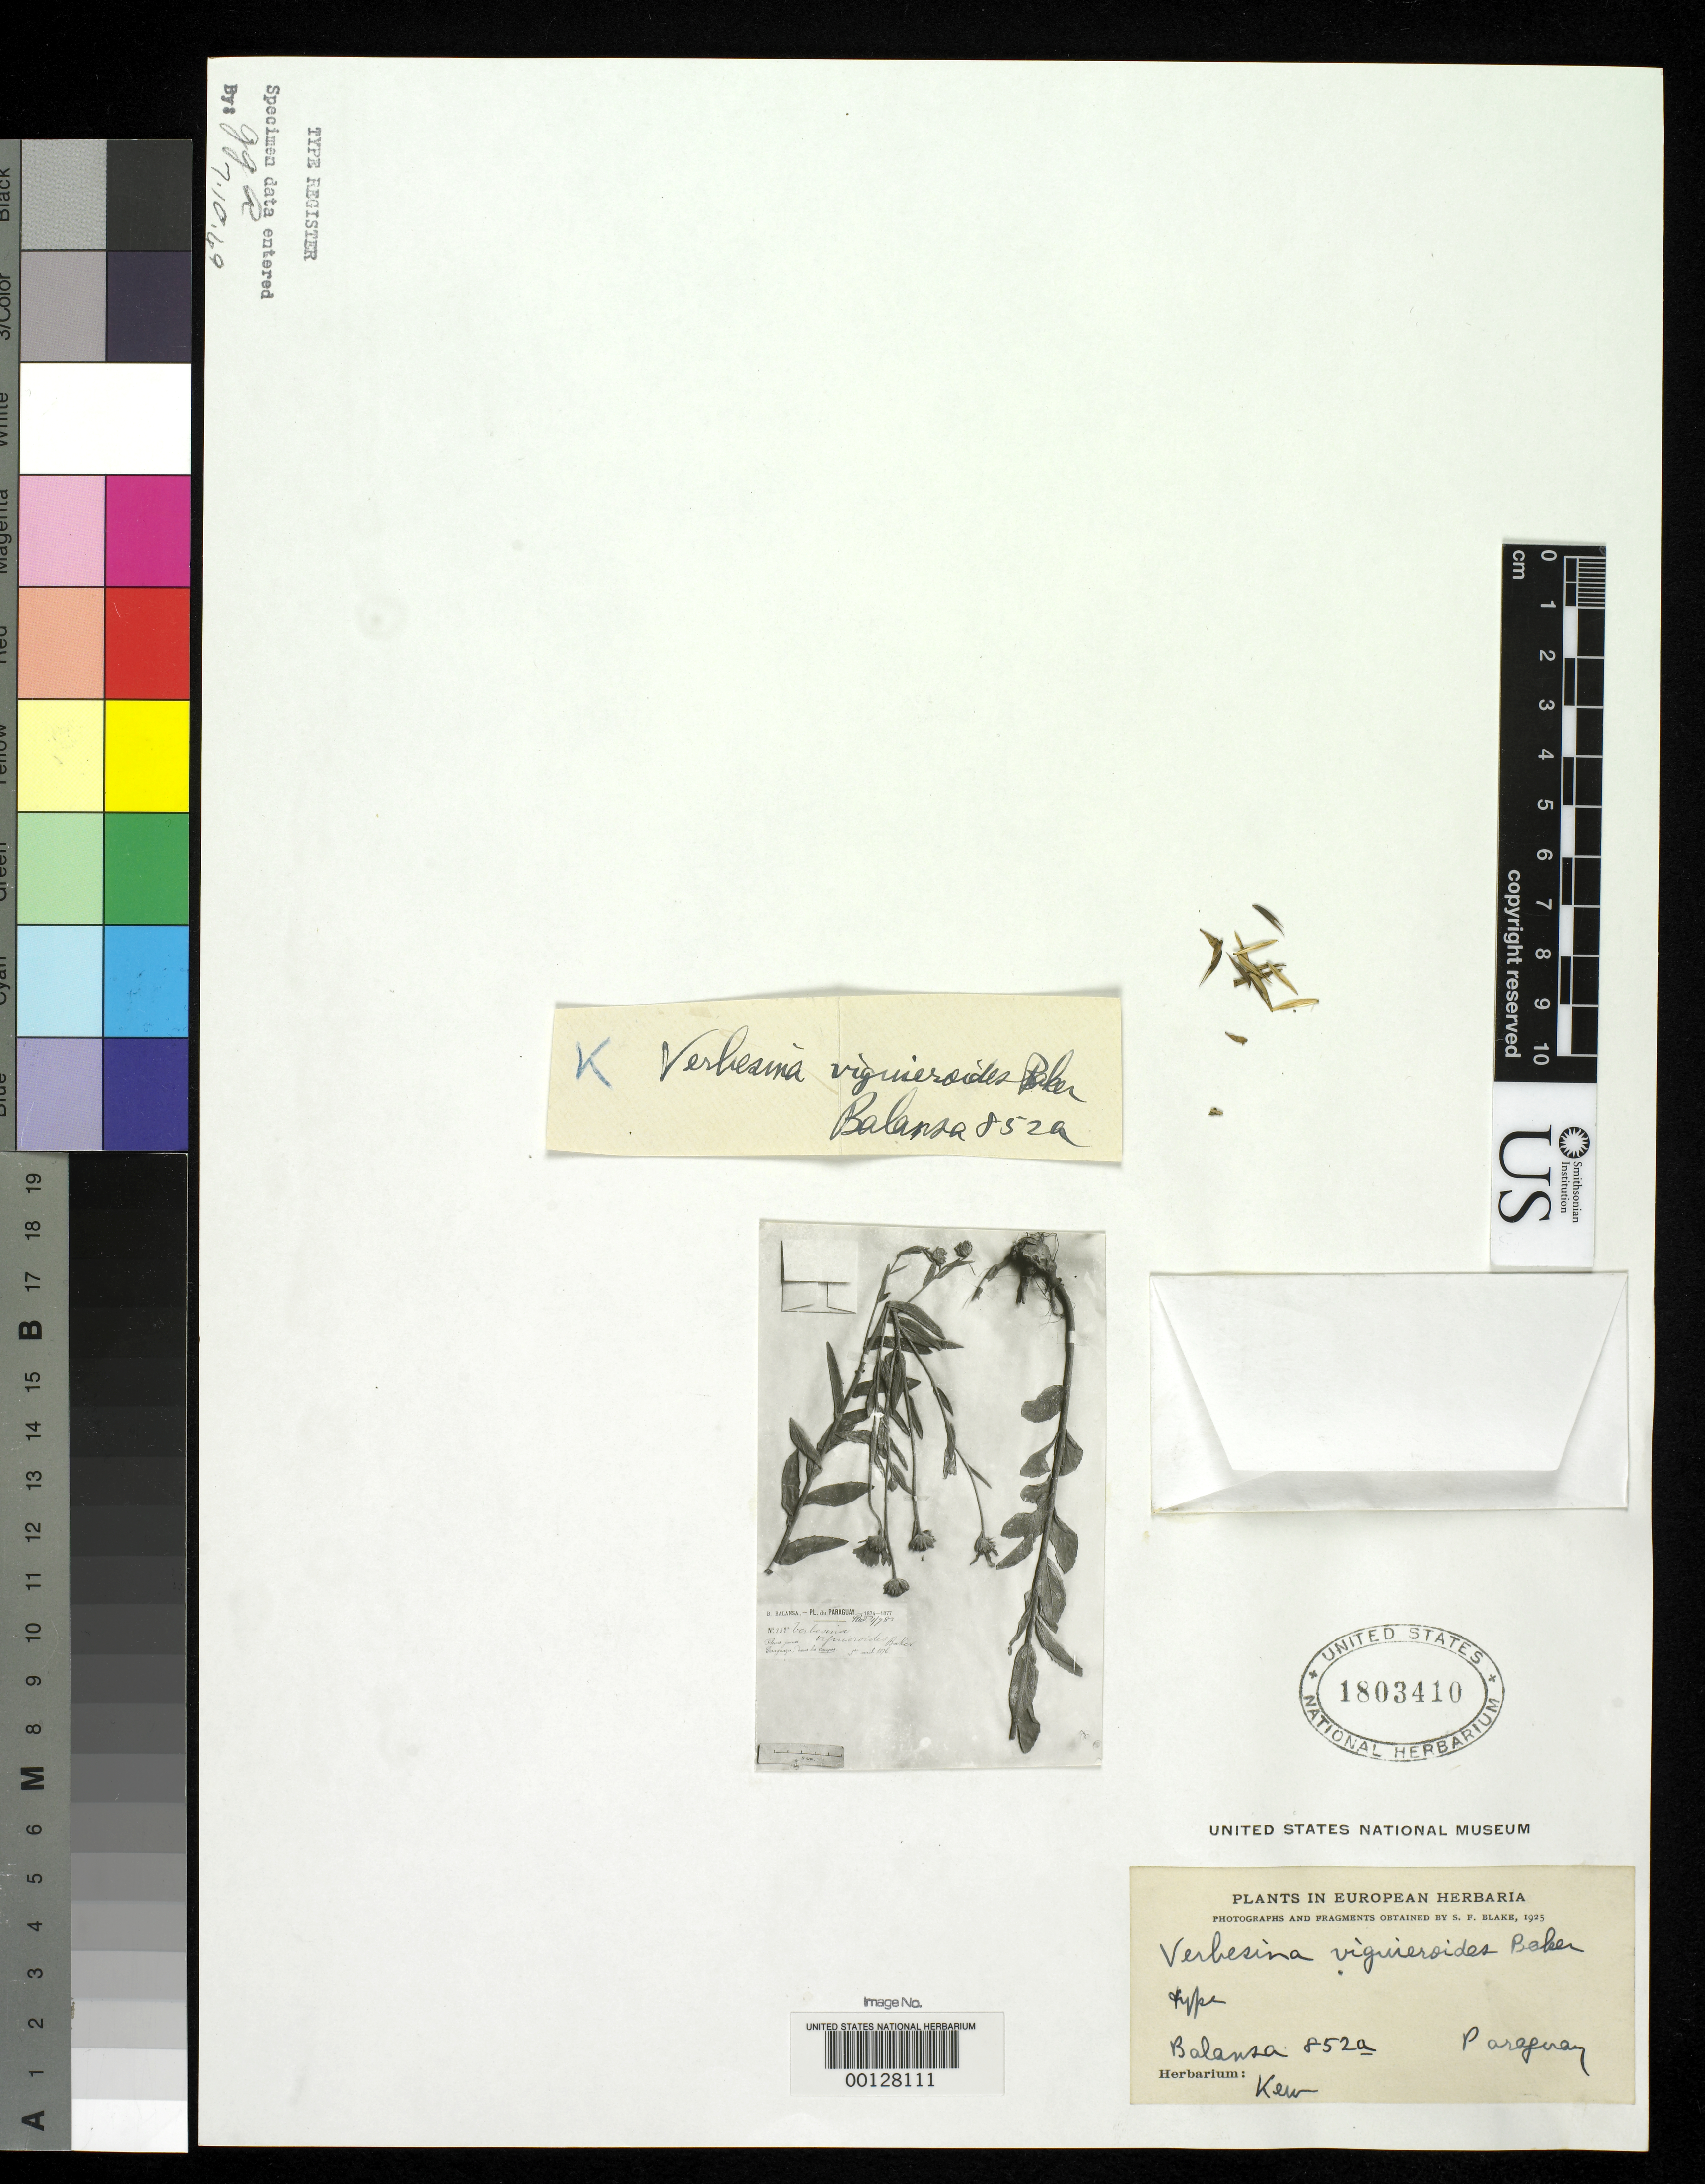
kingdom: Plantae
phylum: Tracheophyta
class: Magnoliopsida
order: Asterales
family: Asteraceae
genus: Verbesina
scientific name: Verbesina viguieroides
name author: Baker in Mart.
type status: Isotype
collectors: B. Balansa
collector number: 852 a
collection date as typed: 01 Apr 1876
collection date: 1876-04-01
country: Paraguay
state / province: Caaguazú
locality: Caaguazu.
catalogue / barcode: US 1803410